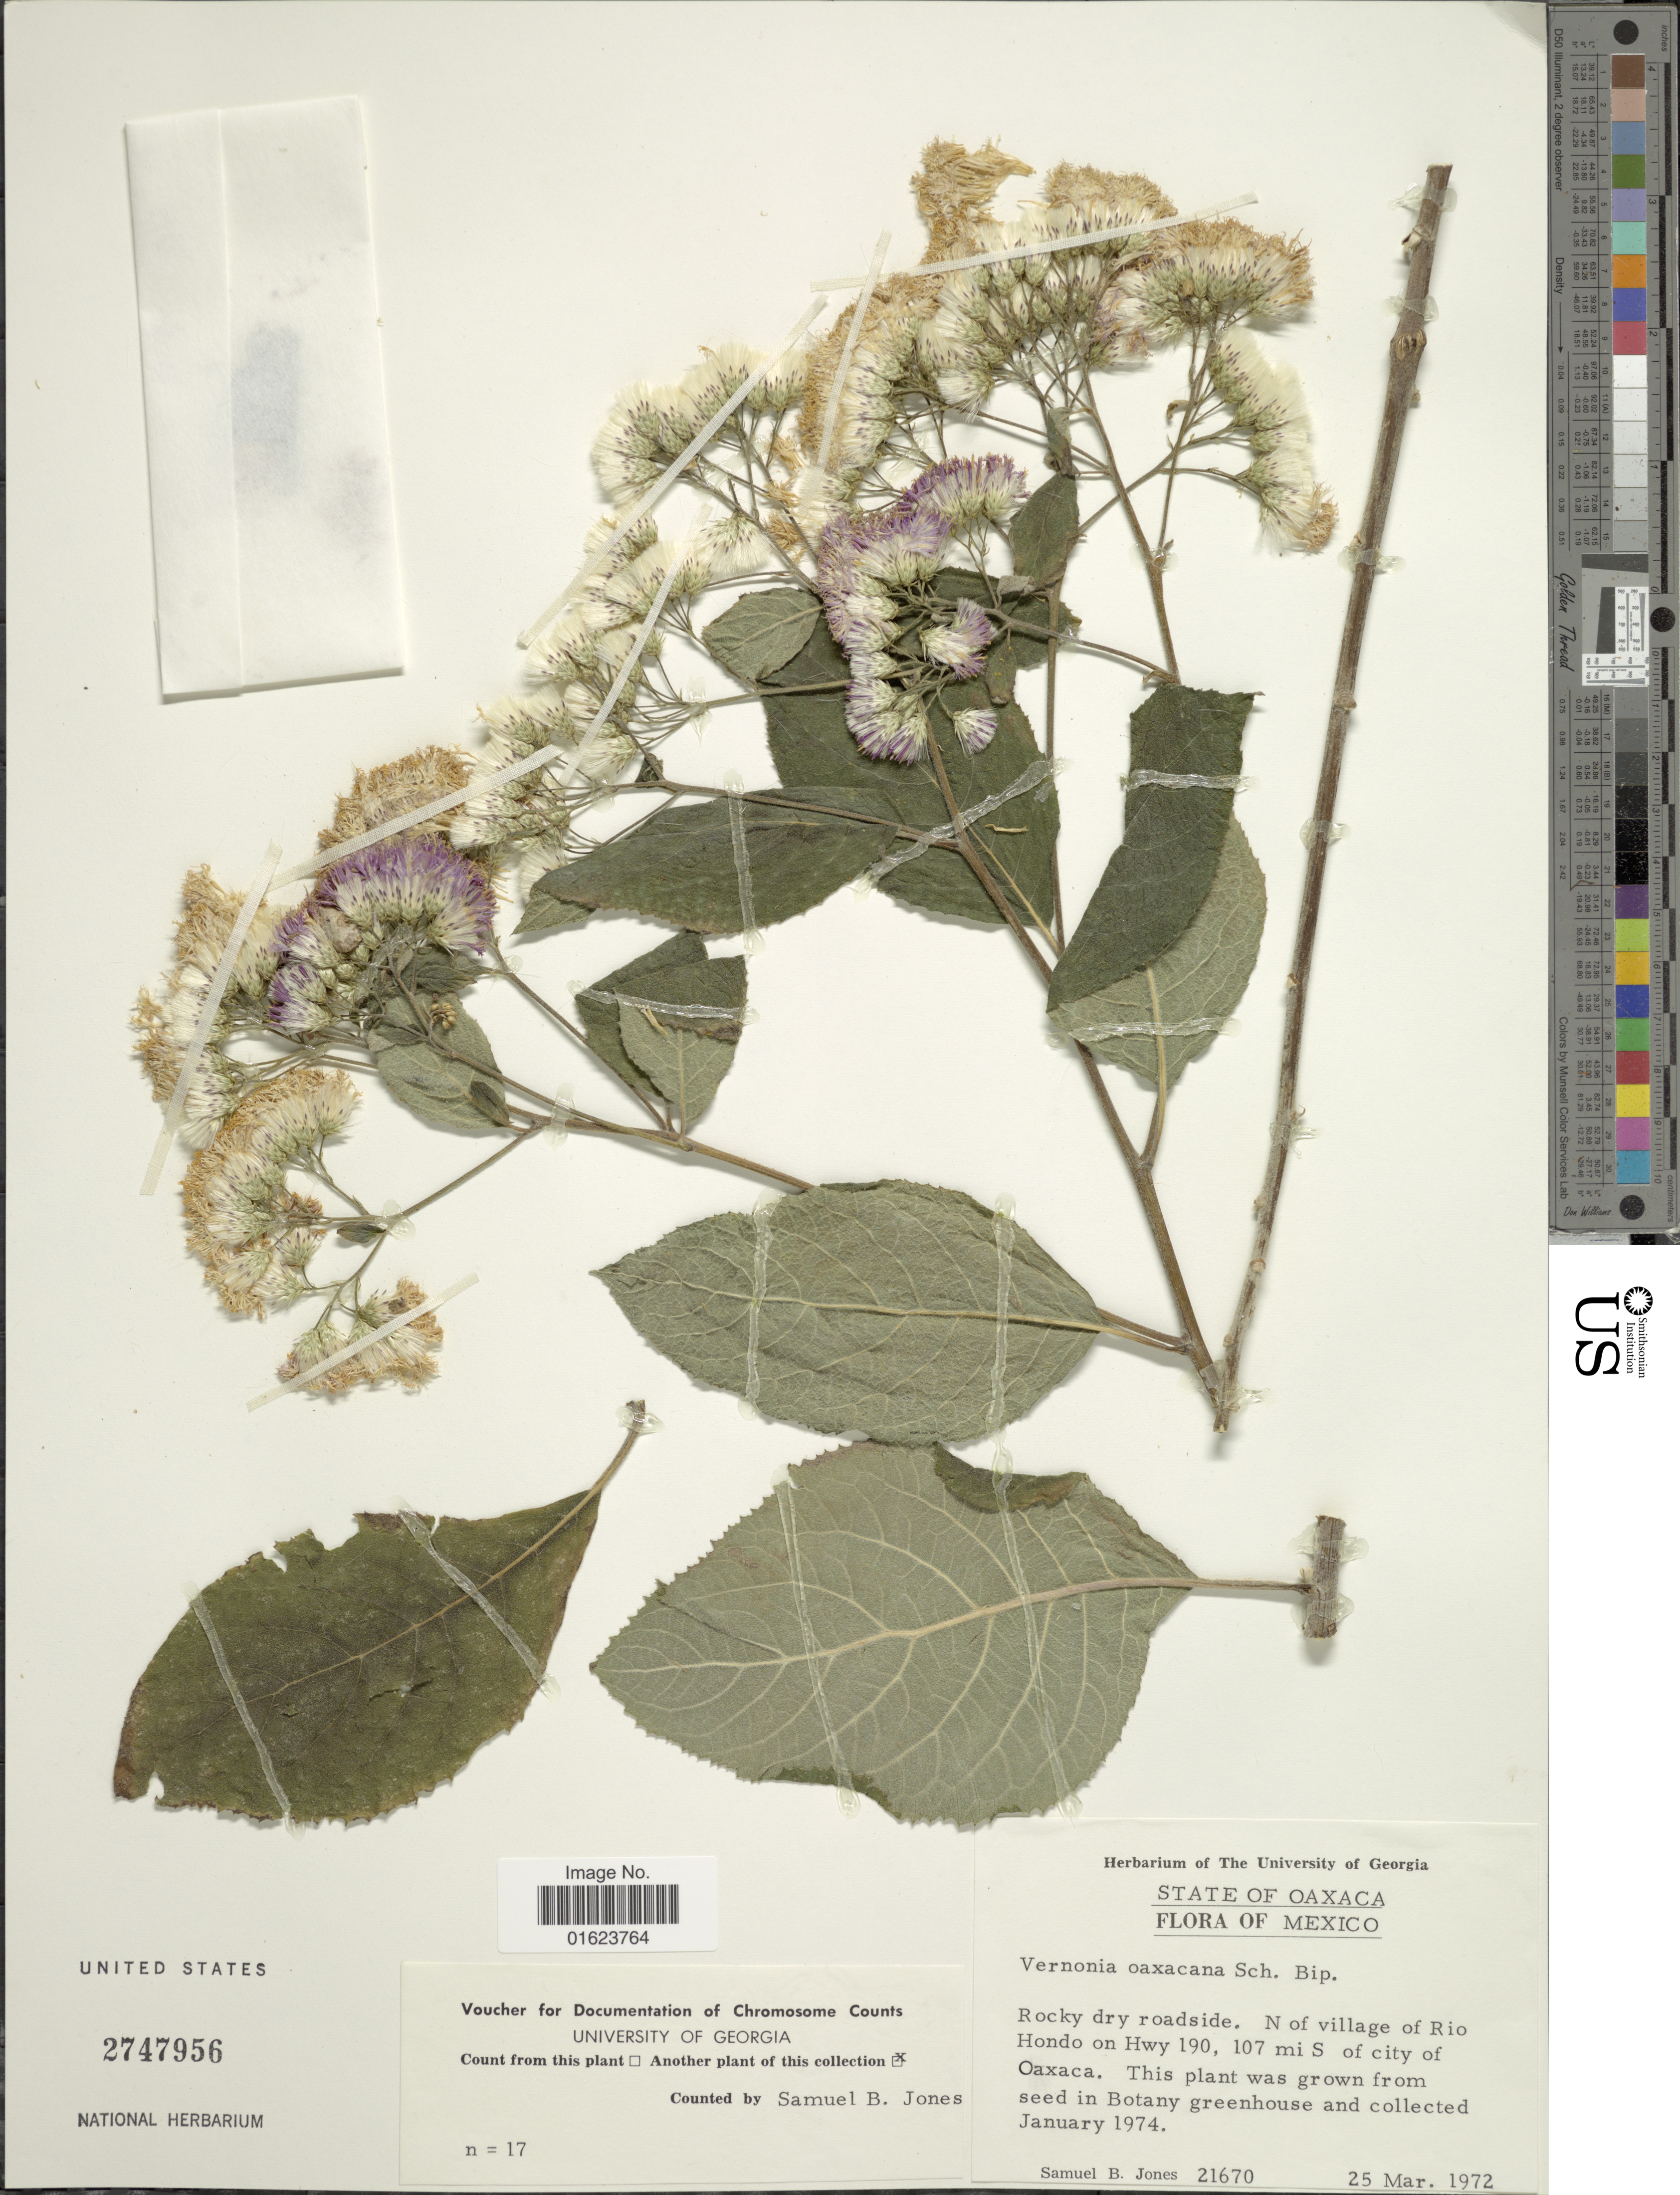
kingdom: Plantae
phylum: Tracheophyta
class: Magnoliopsida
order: Asterales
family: Asteraceae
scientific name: Vickianthus oaxacanus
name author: (Sch. Bip. ex Klatt) H. Rob.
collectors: S. B. Jones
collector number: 21670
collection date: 1972-03-25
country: Mexico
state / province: Oaxaca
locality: State of Oaxaca, Mexico. N of village of Rio Hondo on Hwy 190, 107 mi S of city of Oaxaca, Botany greenhouse. [unsure placement]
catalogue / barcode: US 2747956